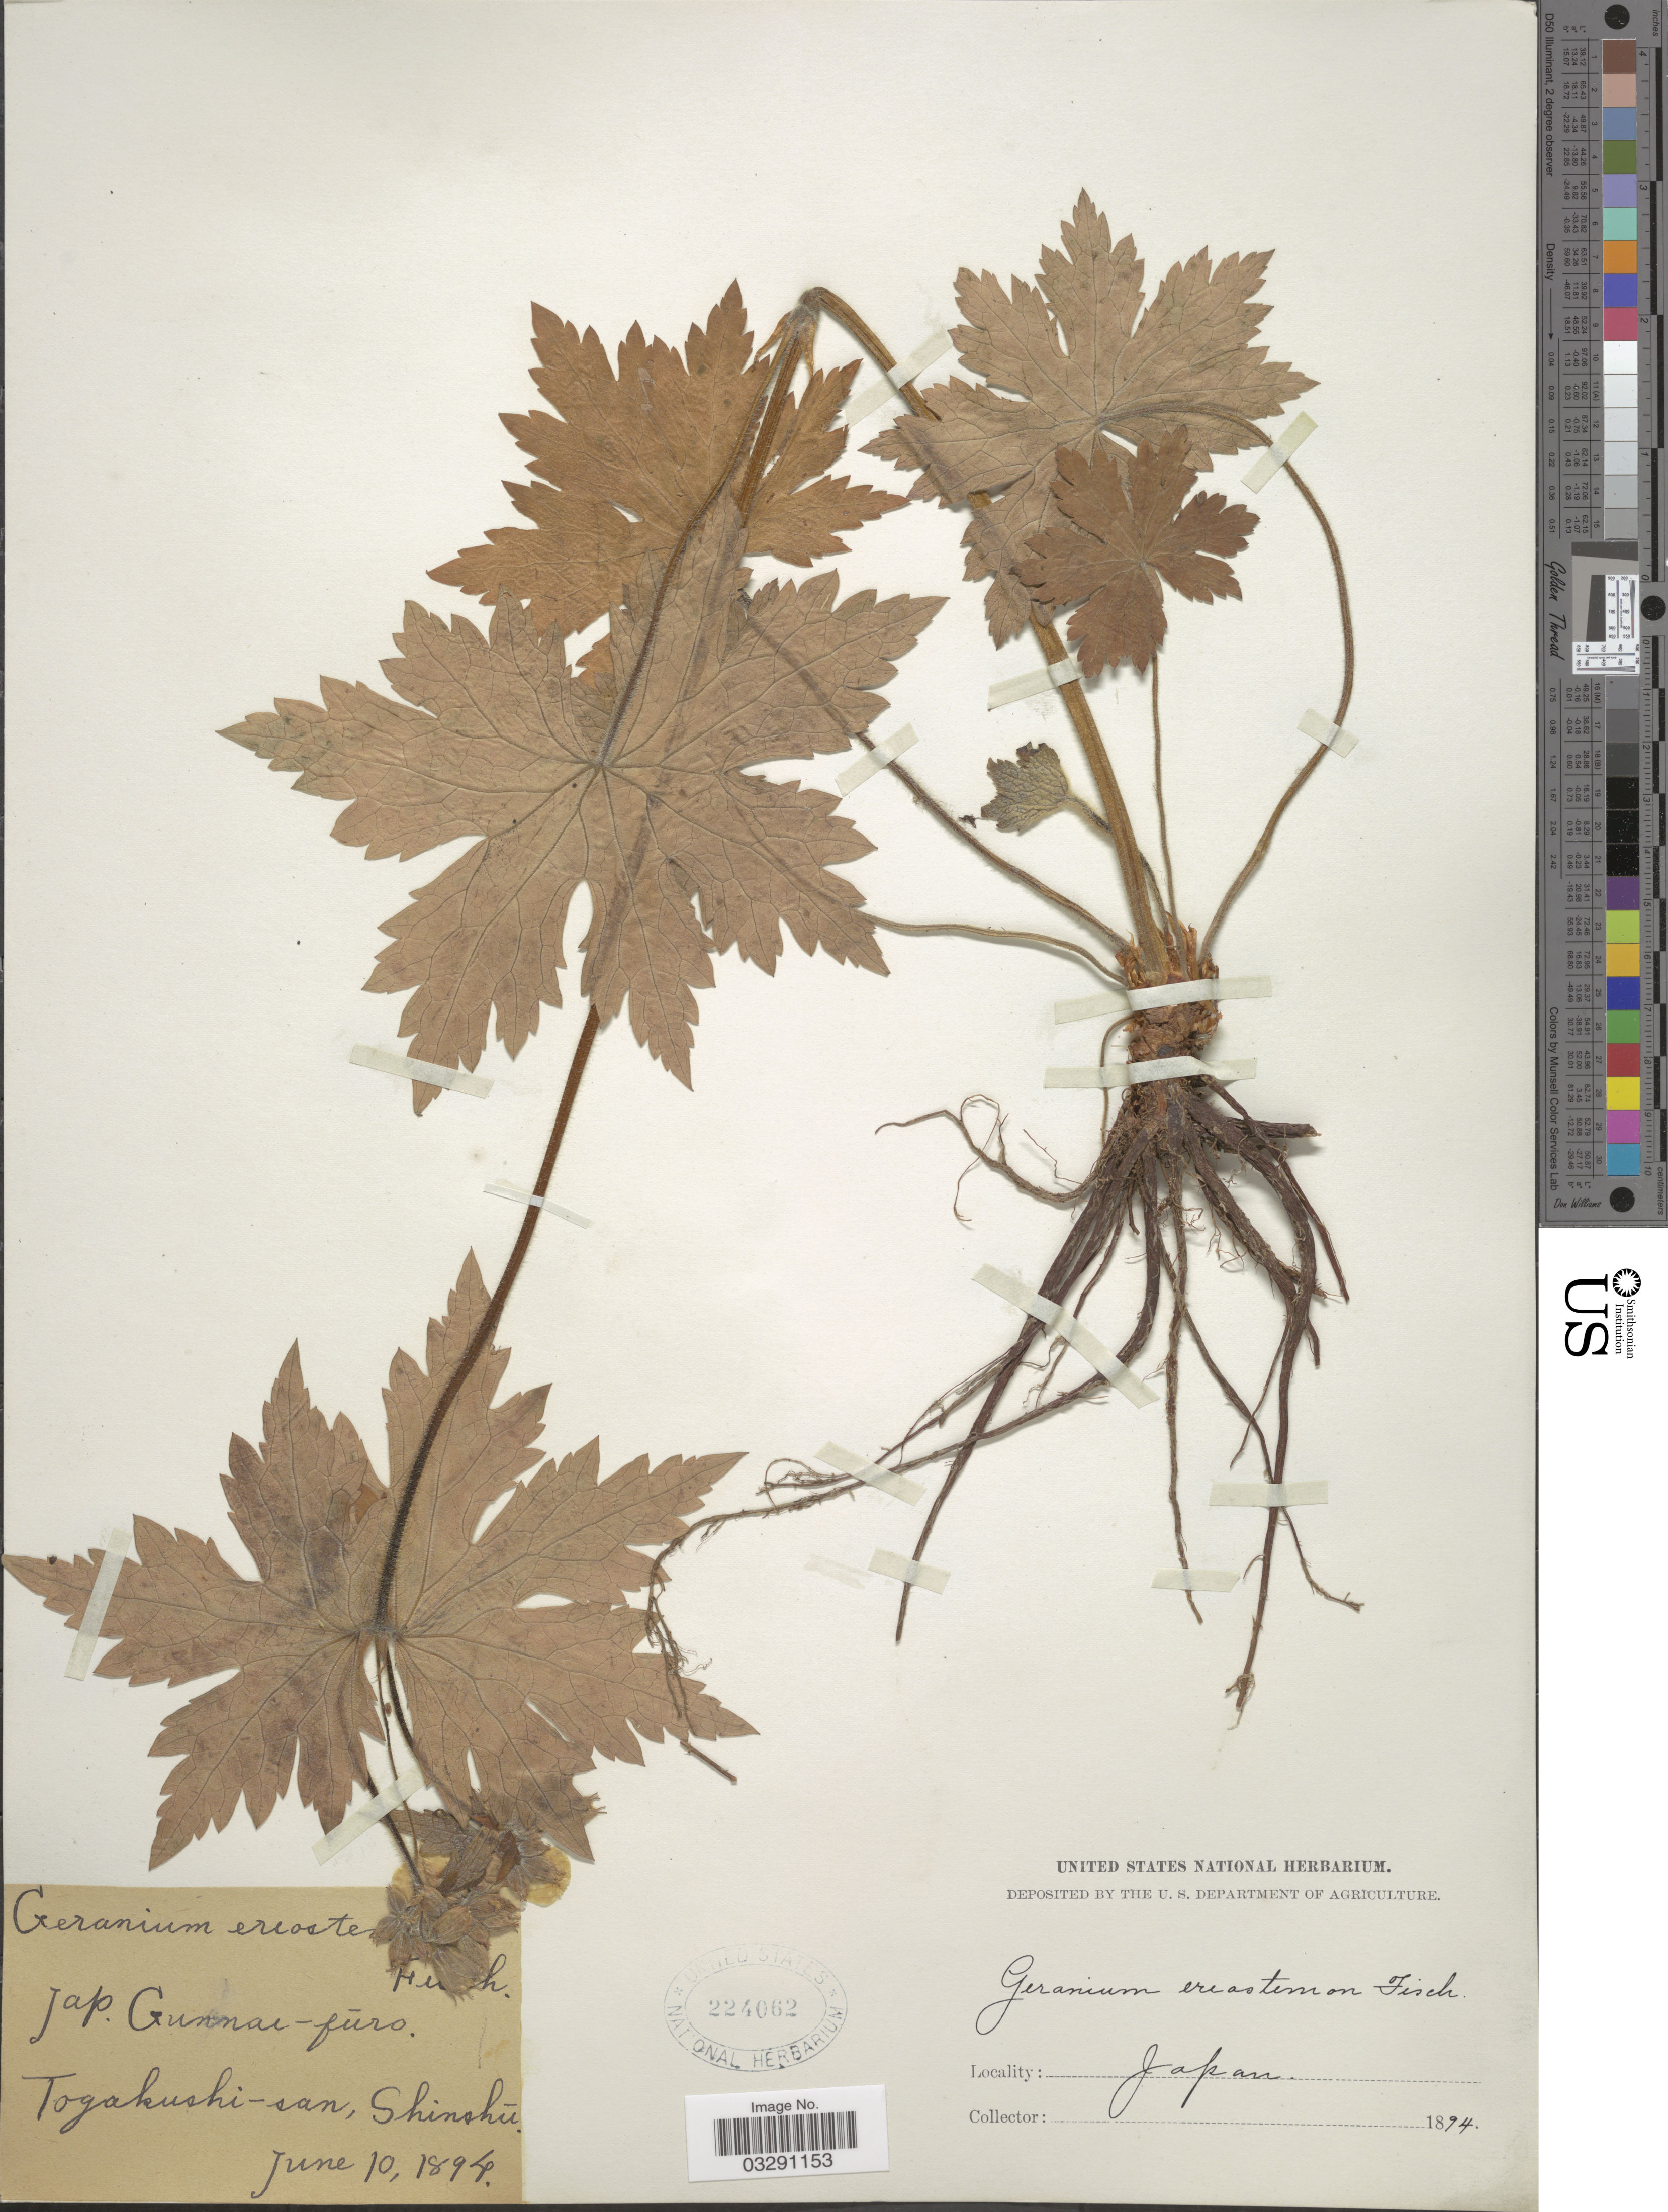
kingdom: Plantae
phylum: Tracheophyta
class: Magnoliopsida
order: Geraniales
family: Geraniaceae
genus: Geranium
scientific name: Geranium eriostemon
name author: Fisch. ex DC.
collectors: ex herb. United States National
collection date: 1894-06-10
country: Japan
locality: Togakushi-san, Shinshü.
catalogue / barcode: US 224062